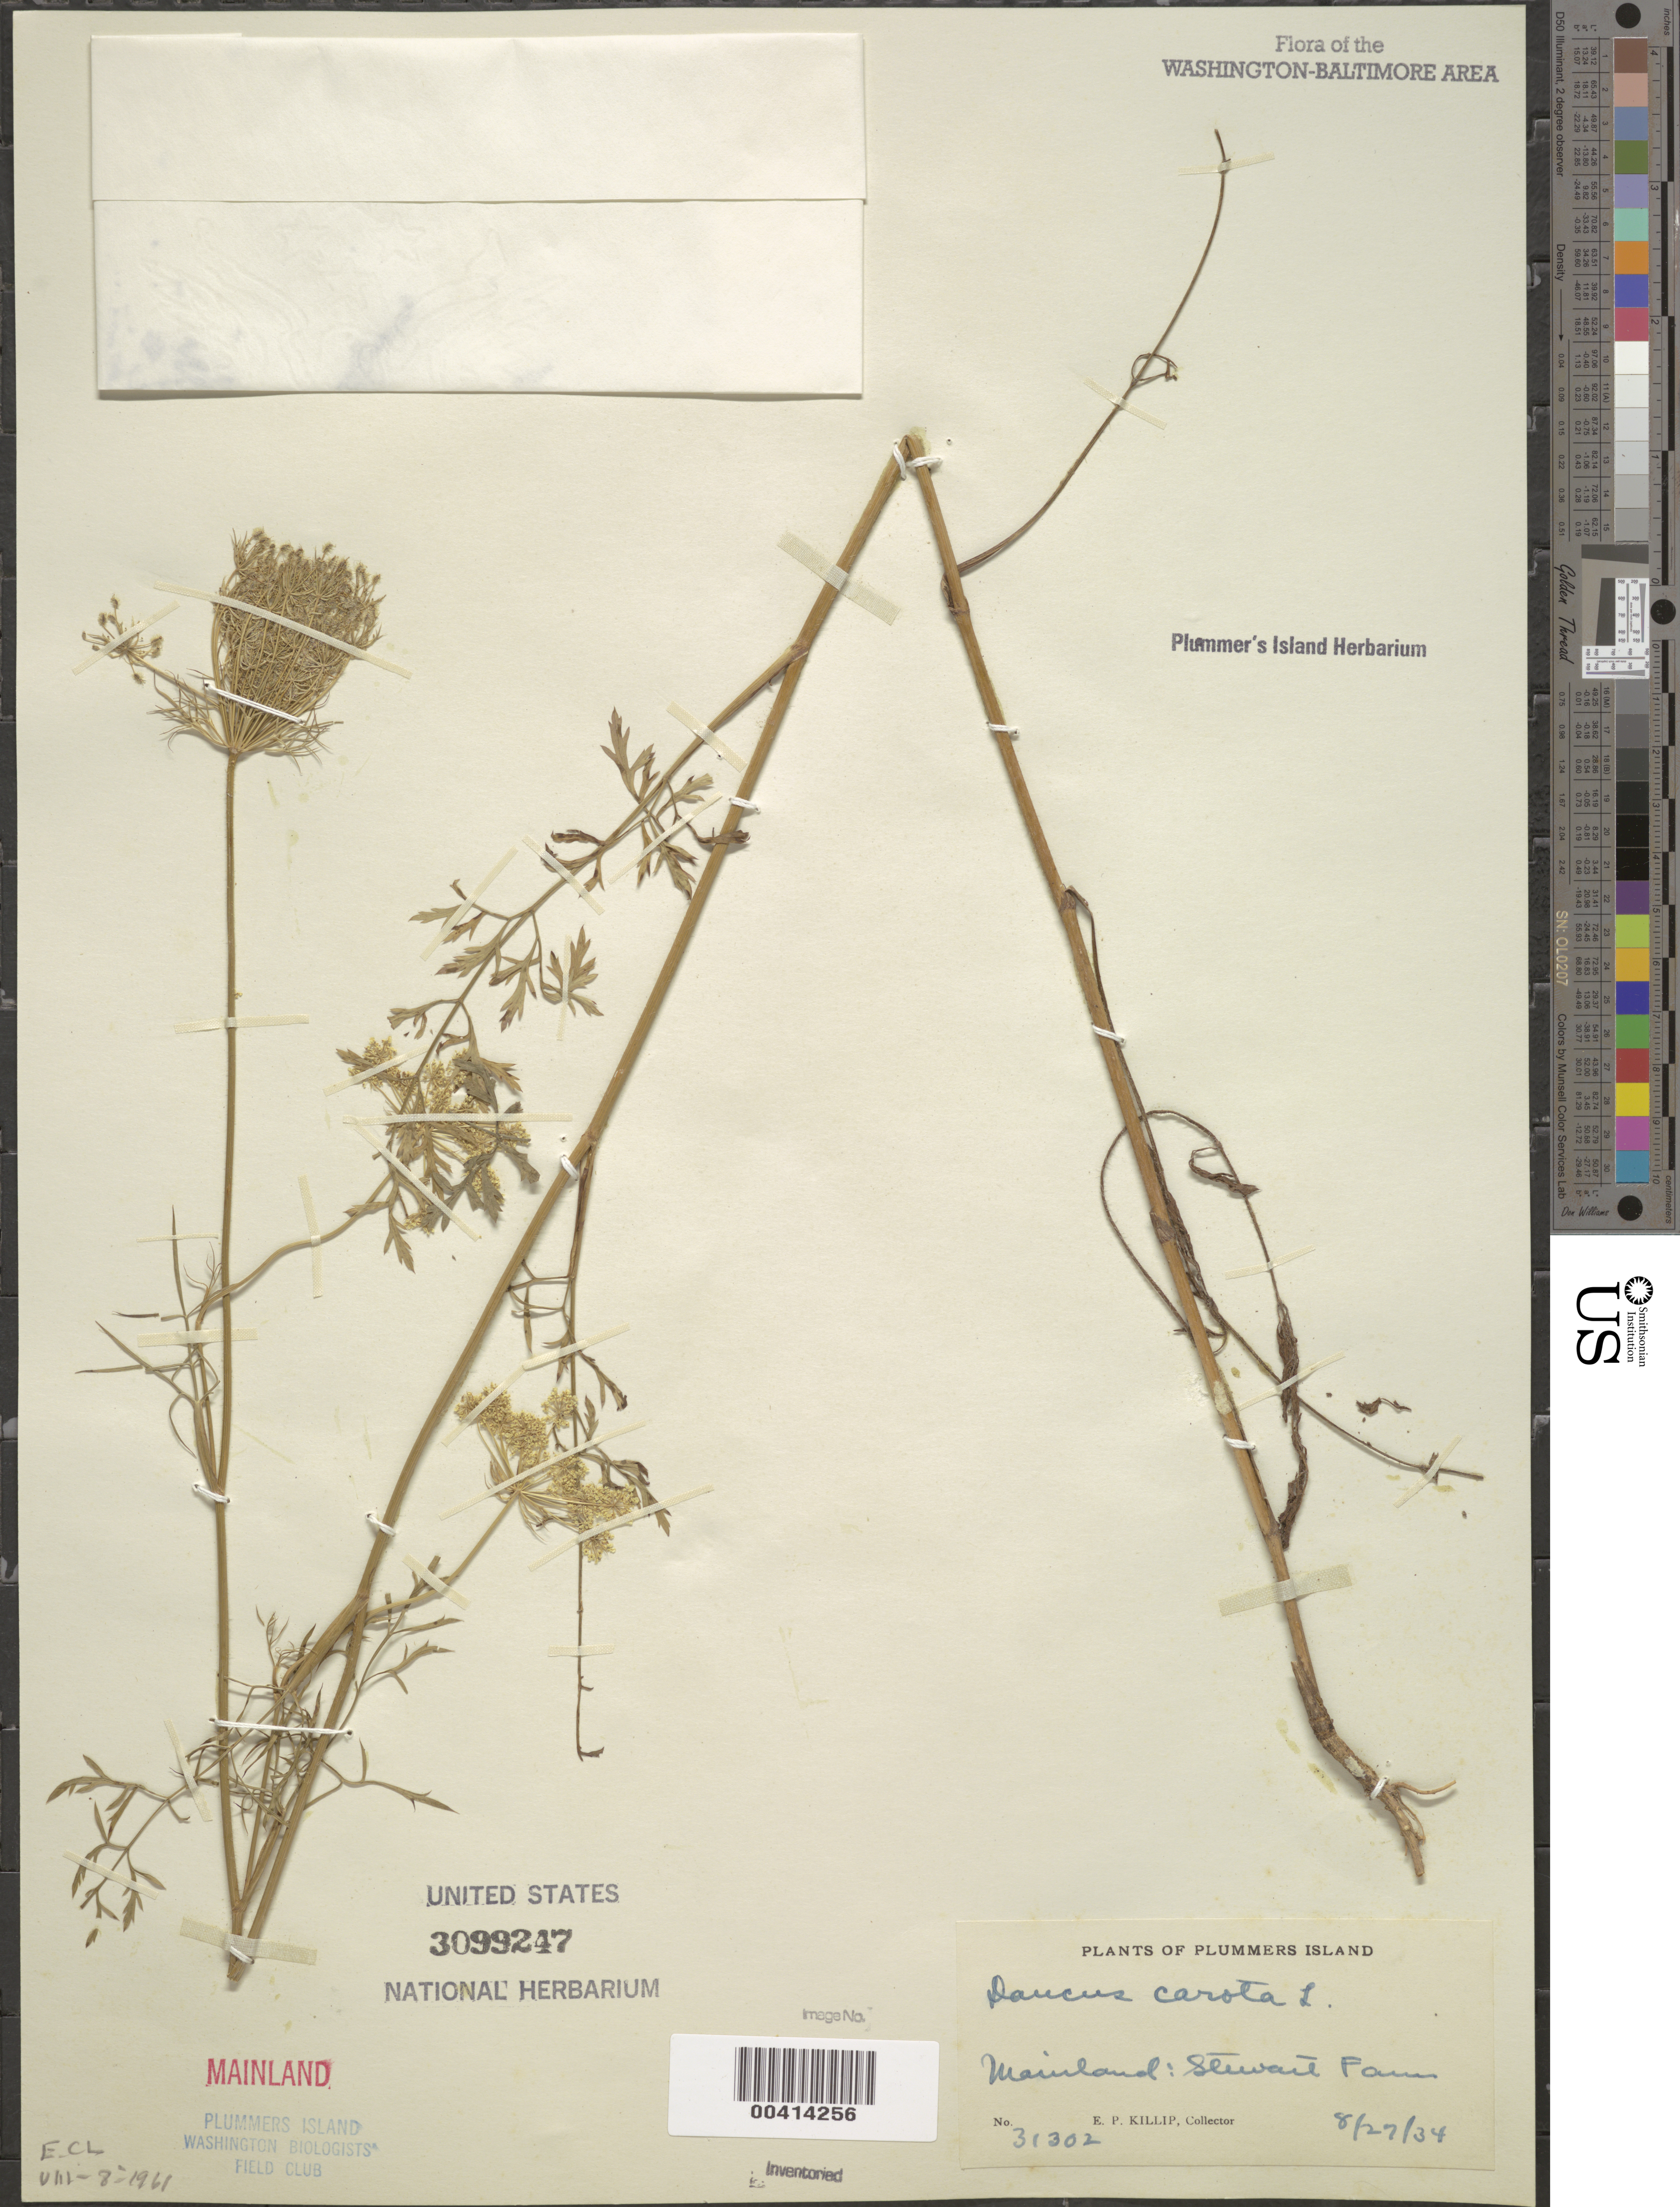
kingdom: Plantae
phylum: Tracheophyta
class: Magnoliopsida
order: Apiales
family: Apiaceae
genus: Daucus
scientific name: Daucus carota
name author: L.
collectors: E. P. Killip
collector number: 31302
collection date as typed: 27 Aug 1934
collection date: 1934-08-27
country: United States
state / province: Maryland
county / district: Montgomery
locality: Plummer's Island; mainland, Stewart Farm C. & O. Canal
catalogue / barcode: US 3099247